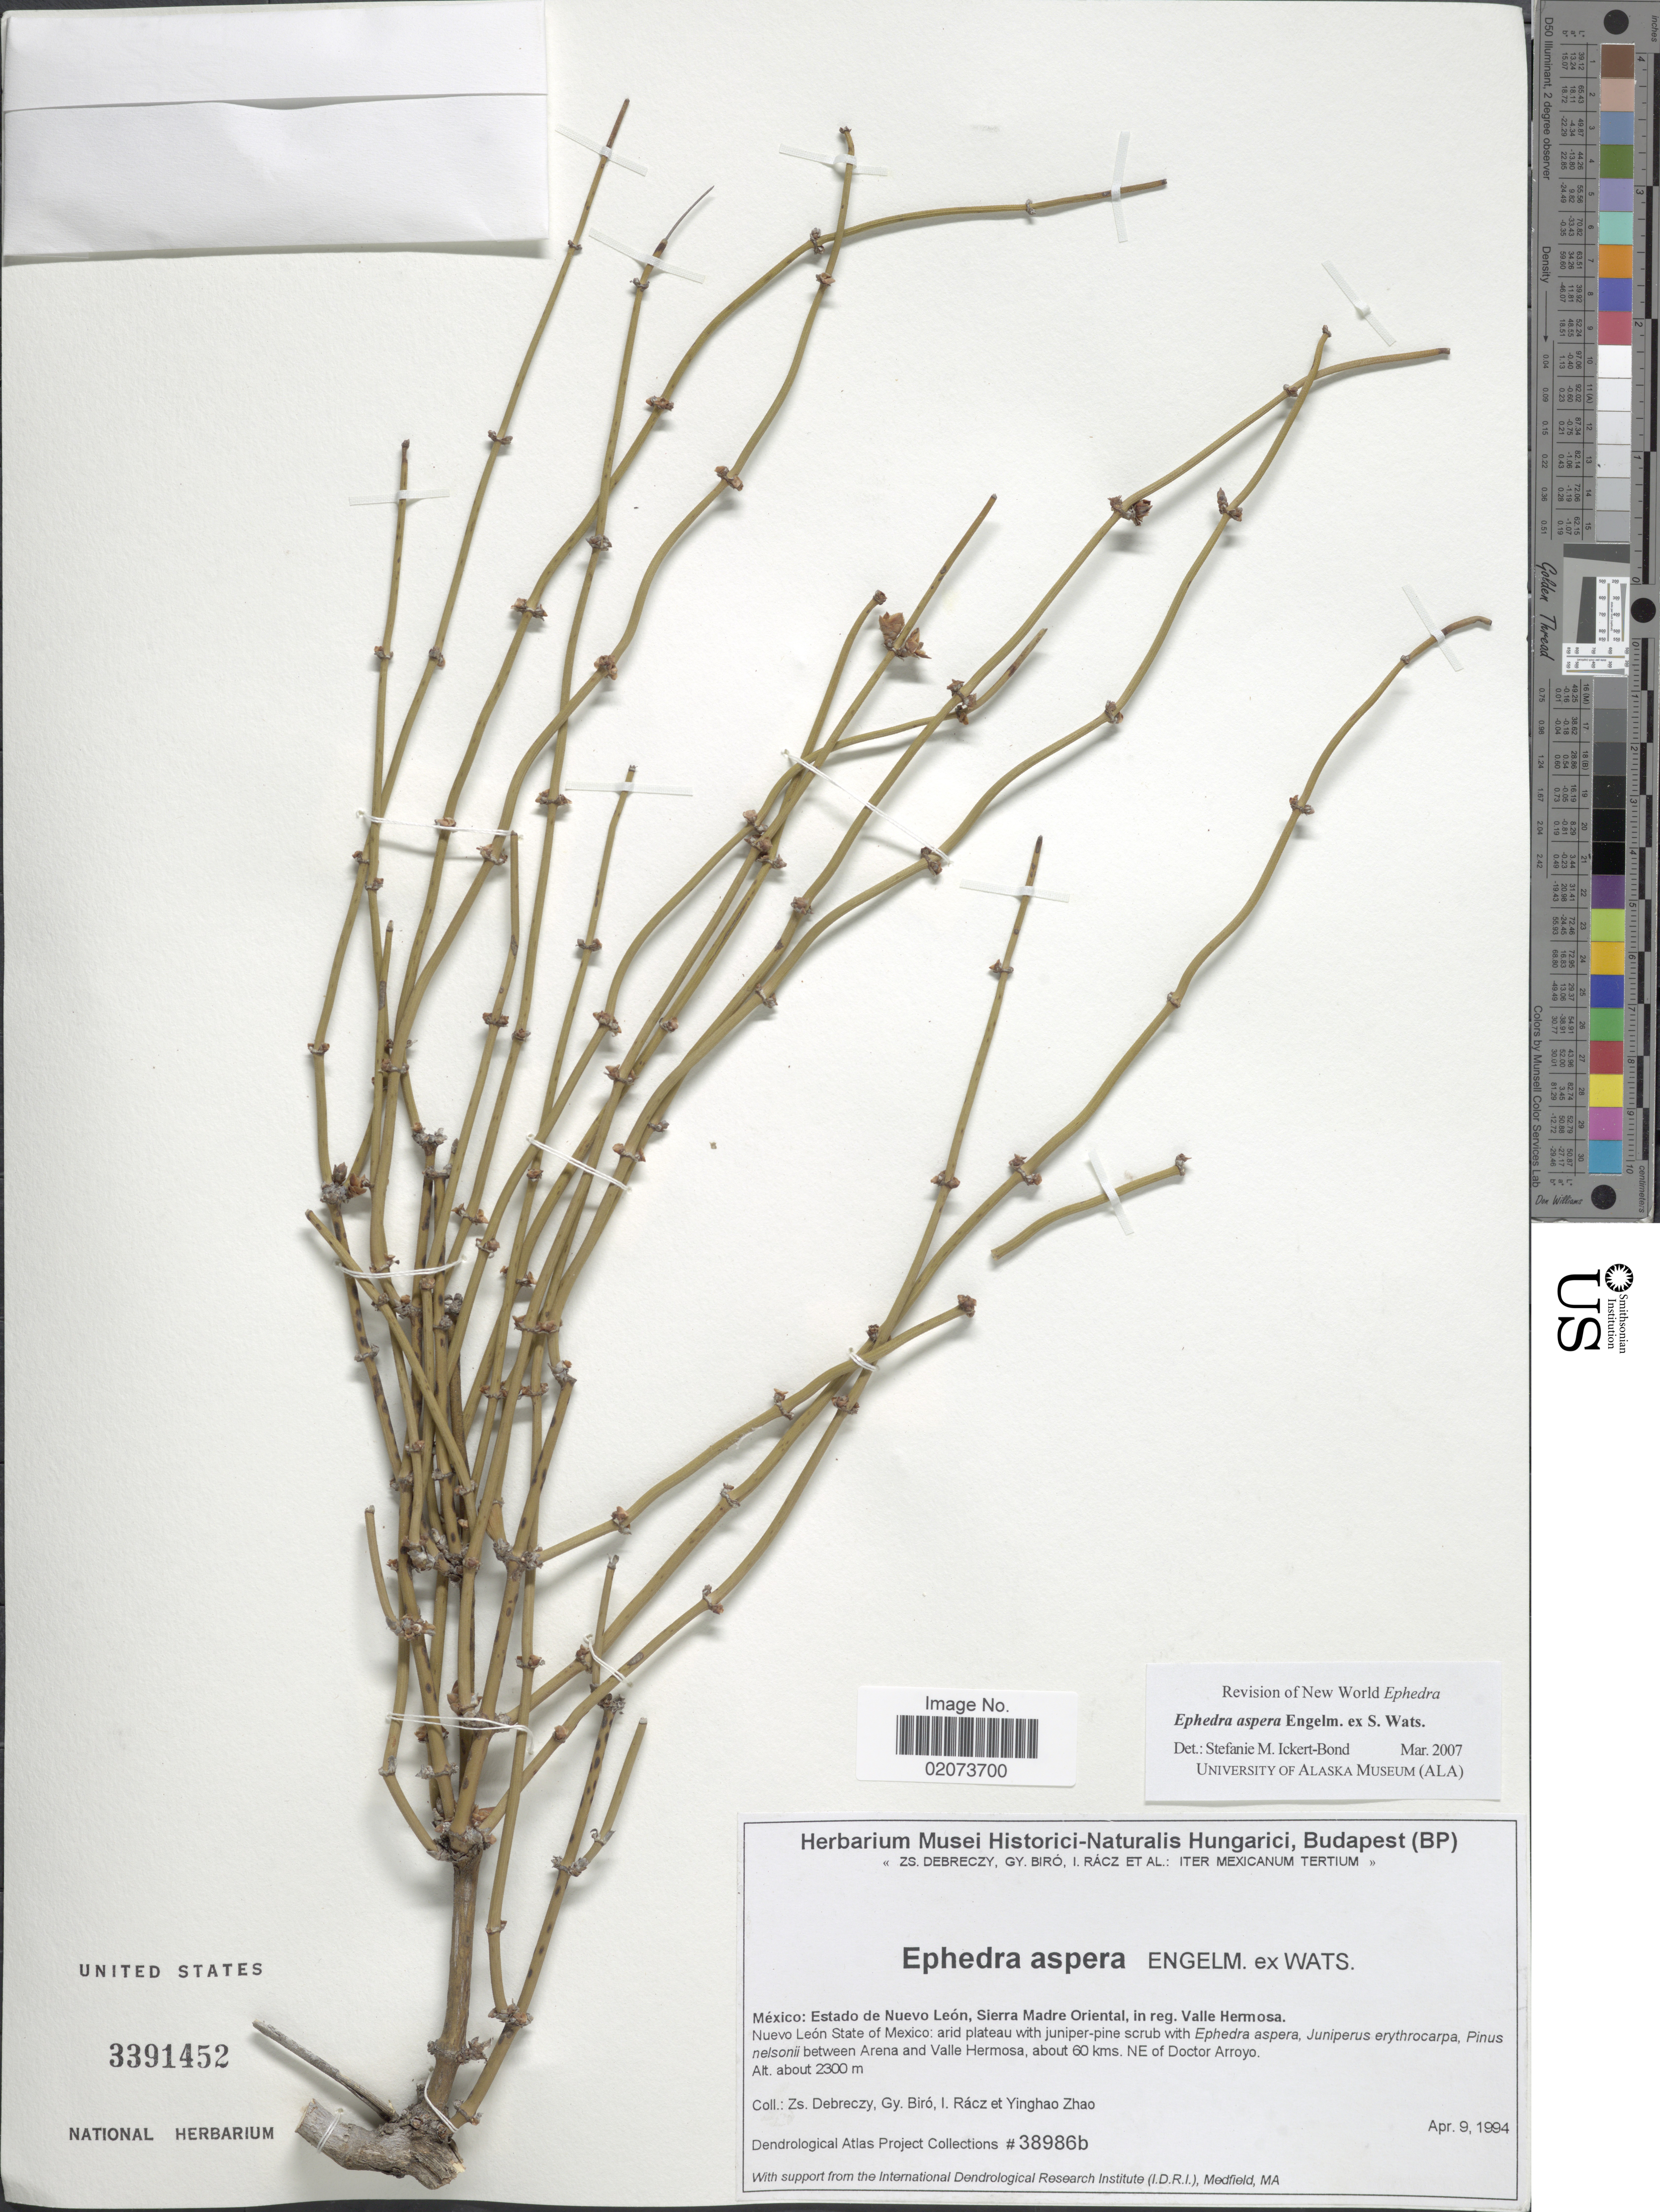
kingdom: Plantae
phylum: Tracheophyta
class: Gnetopsida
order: Ephedrales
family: Ephedraceae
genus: Ephedra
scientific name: Ephedra aspera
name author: Engelm. ex S. Watson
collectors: Z. Debreczy, G. Biro, I. Rácz & Yunpeng Zhao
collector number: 38986b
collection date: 1994-04-09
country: Mexico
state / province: Nuevo León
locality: Mexico: Estado de Nuevo Leon, Sierra Madre Oriental, in reg. Valle Hermosa, Nuevo Leon State of Mexico, between Arena and Valle Hermosa, about 60 kms, NE of Doctor Arroyo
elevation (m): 2300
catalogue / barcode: US 3391452